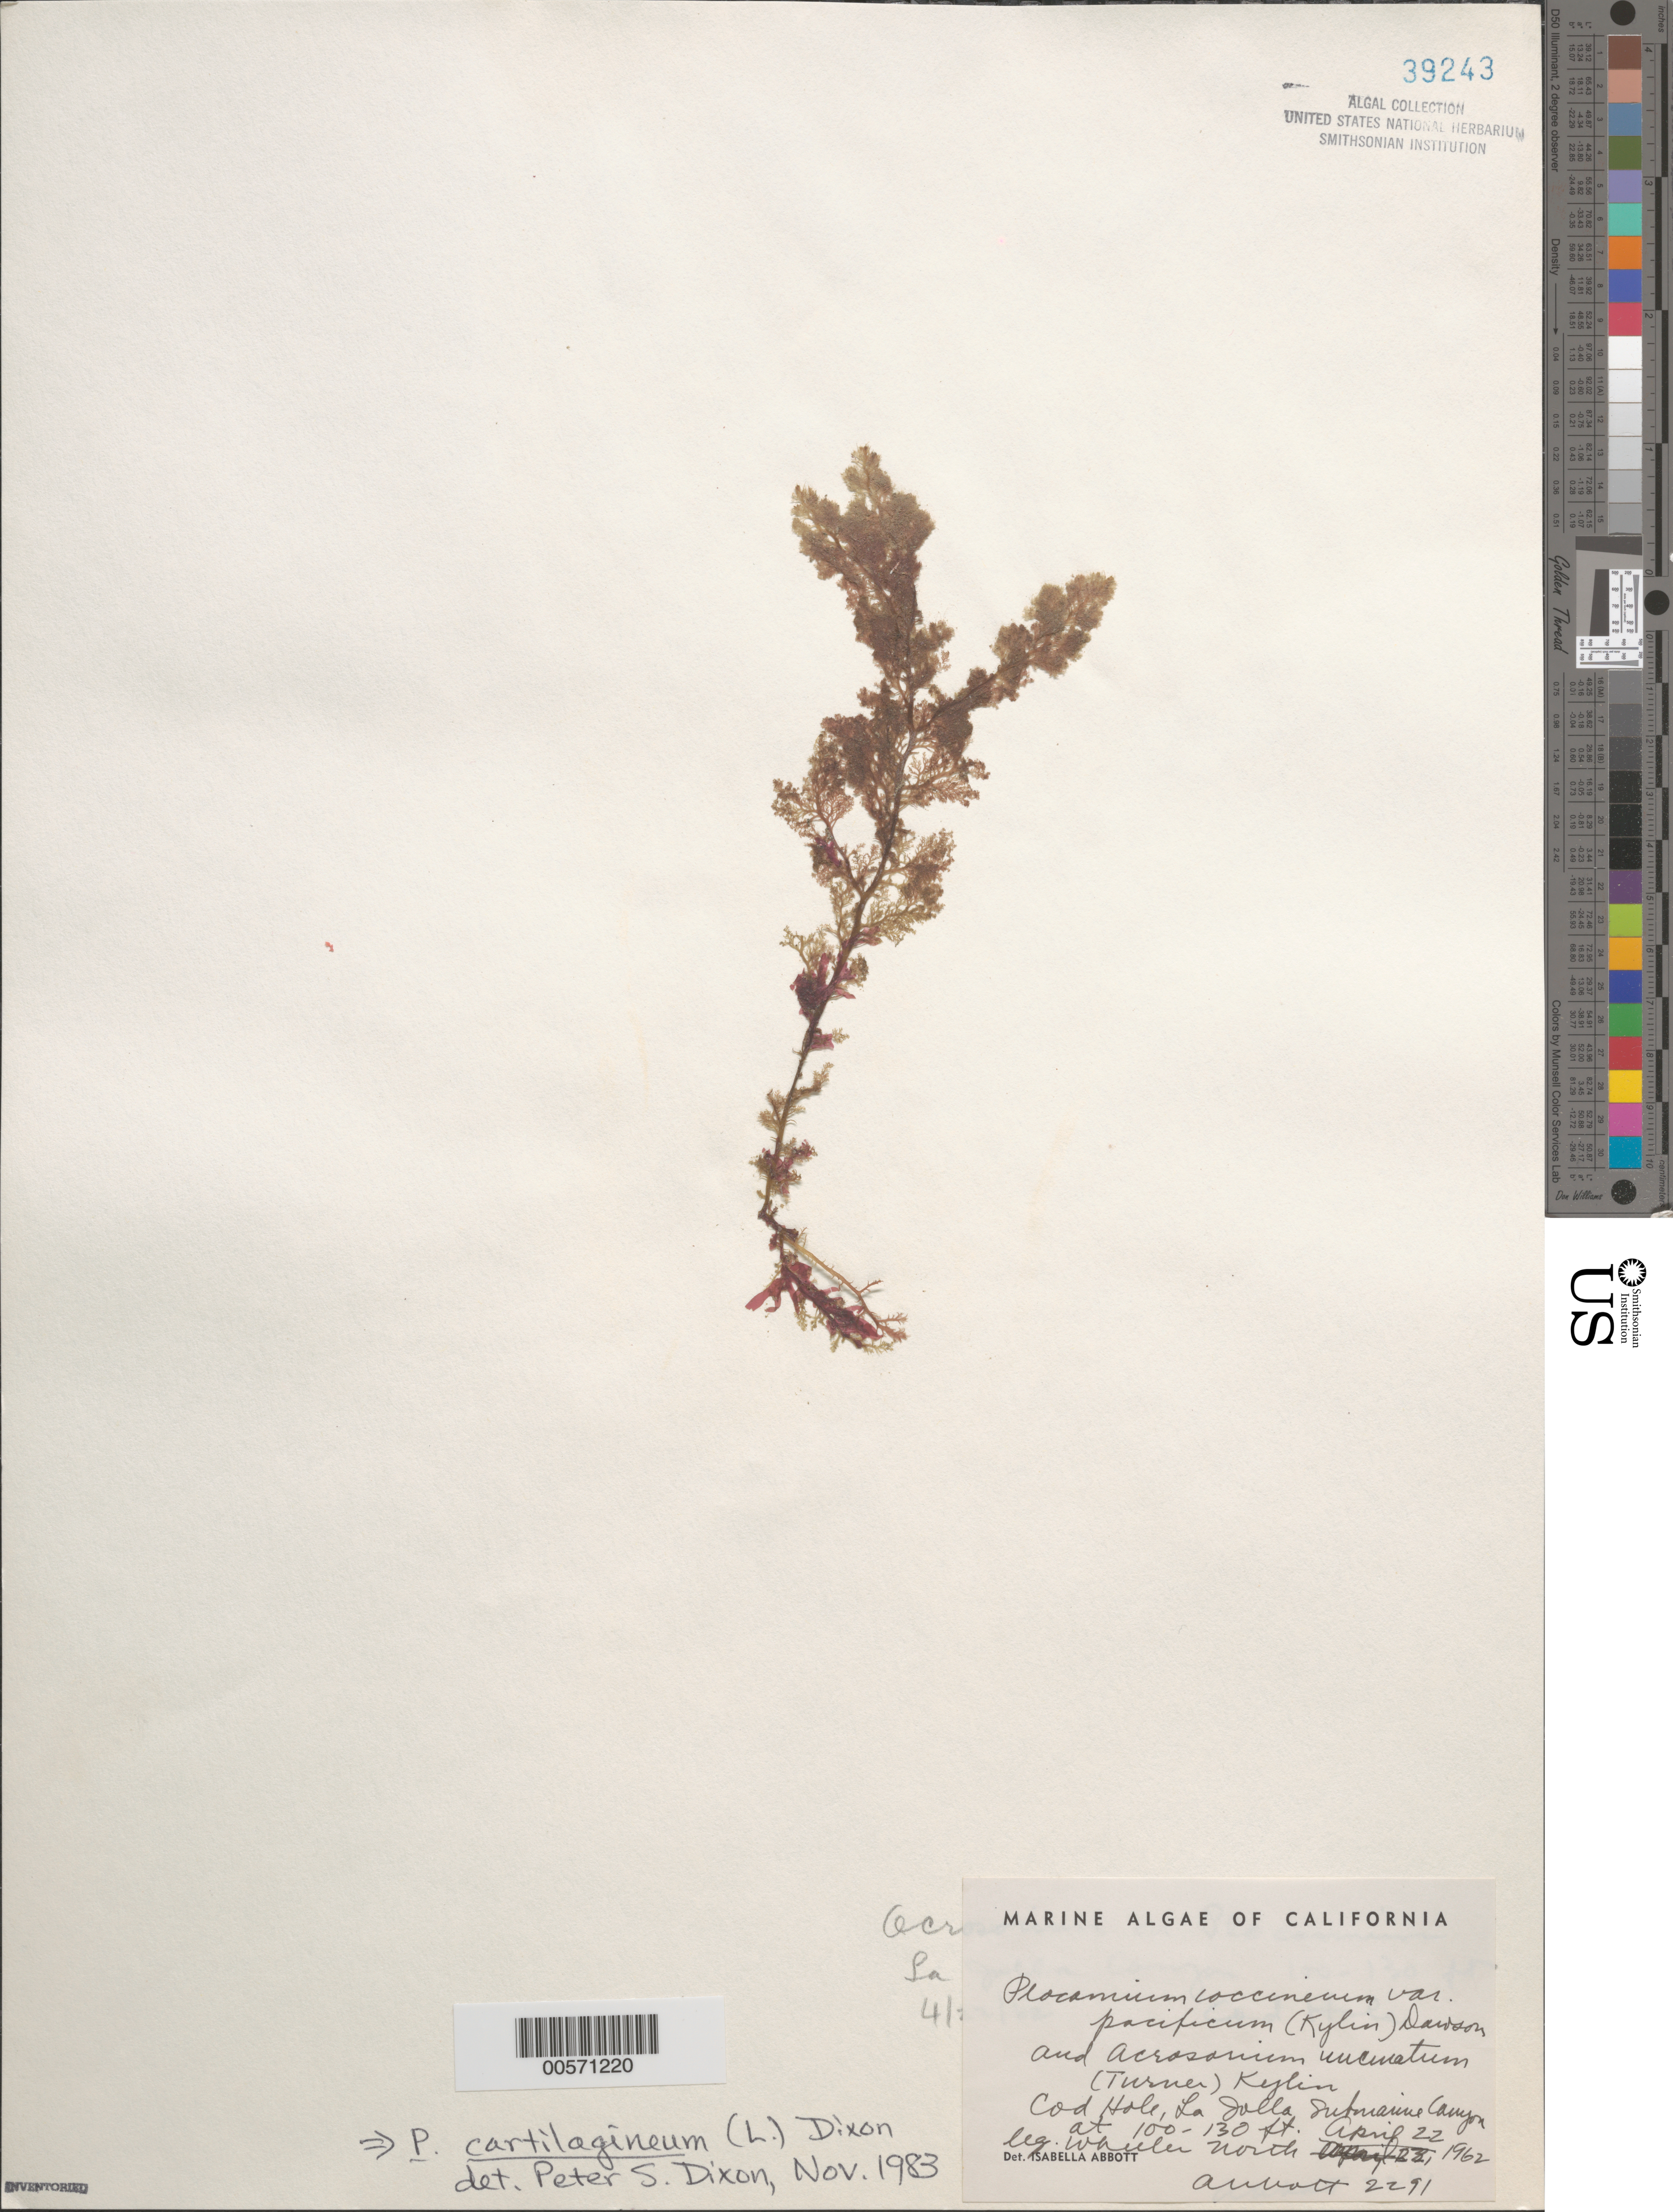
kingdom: Plantae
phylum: Rhodophyta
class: Florideophyceae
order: Plocamiales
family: Plocamiaceae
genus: Plocamium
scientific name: Plocamium cartilagineum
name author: (L.) P.S. Dixon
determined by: Dixon, P. S.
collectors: W. North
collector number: IAA 2291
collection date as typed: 22 Apr 1962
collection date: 1962-04-22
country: United States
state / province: California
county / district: San Diego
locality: Cod Hole, La jolla Submarine Canyon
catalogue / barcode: US 39243